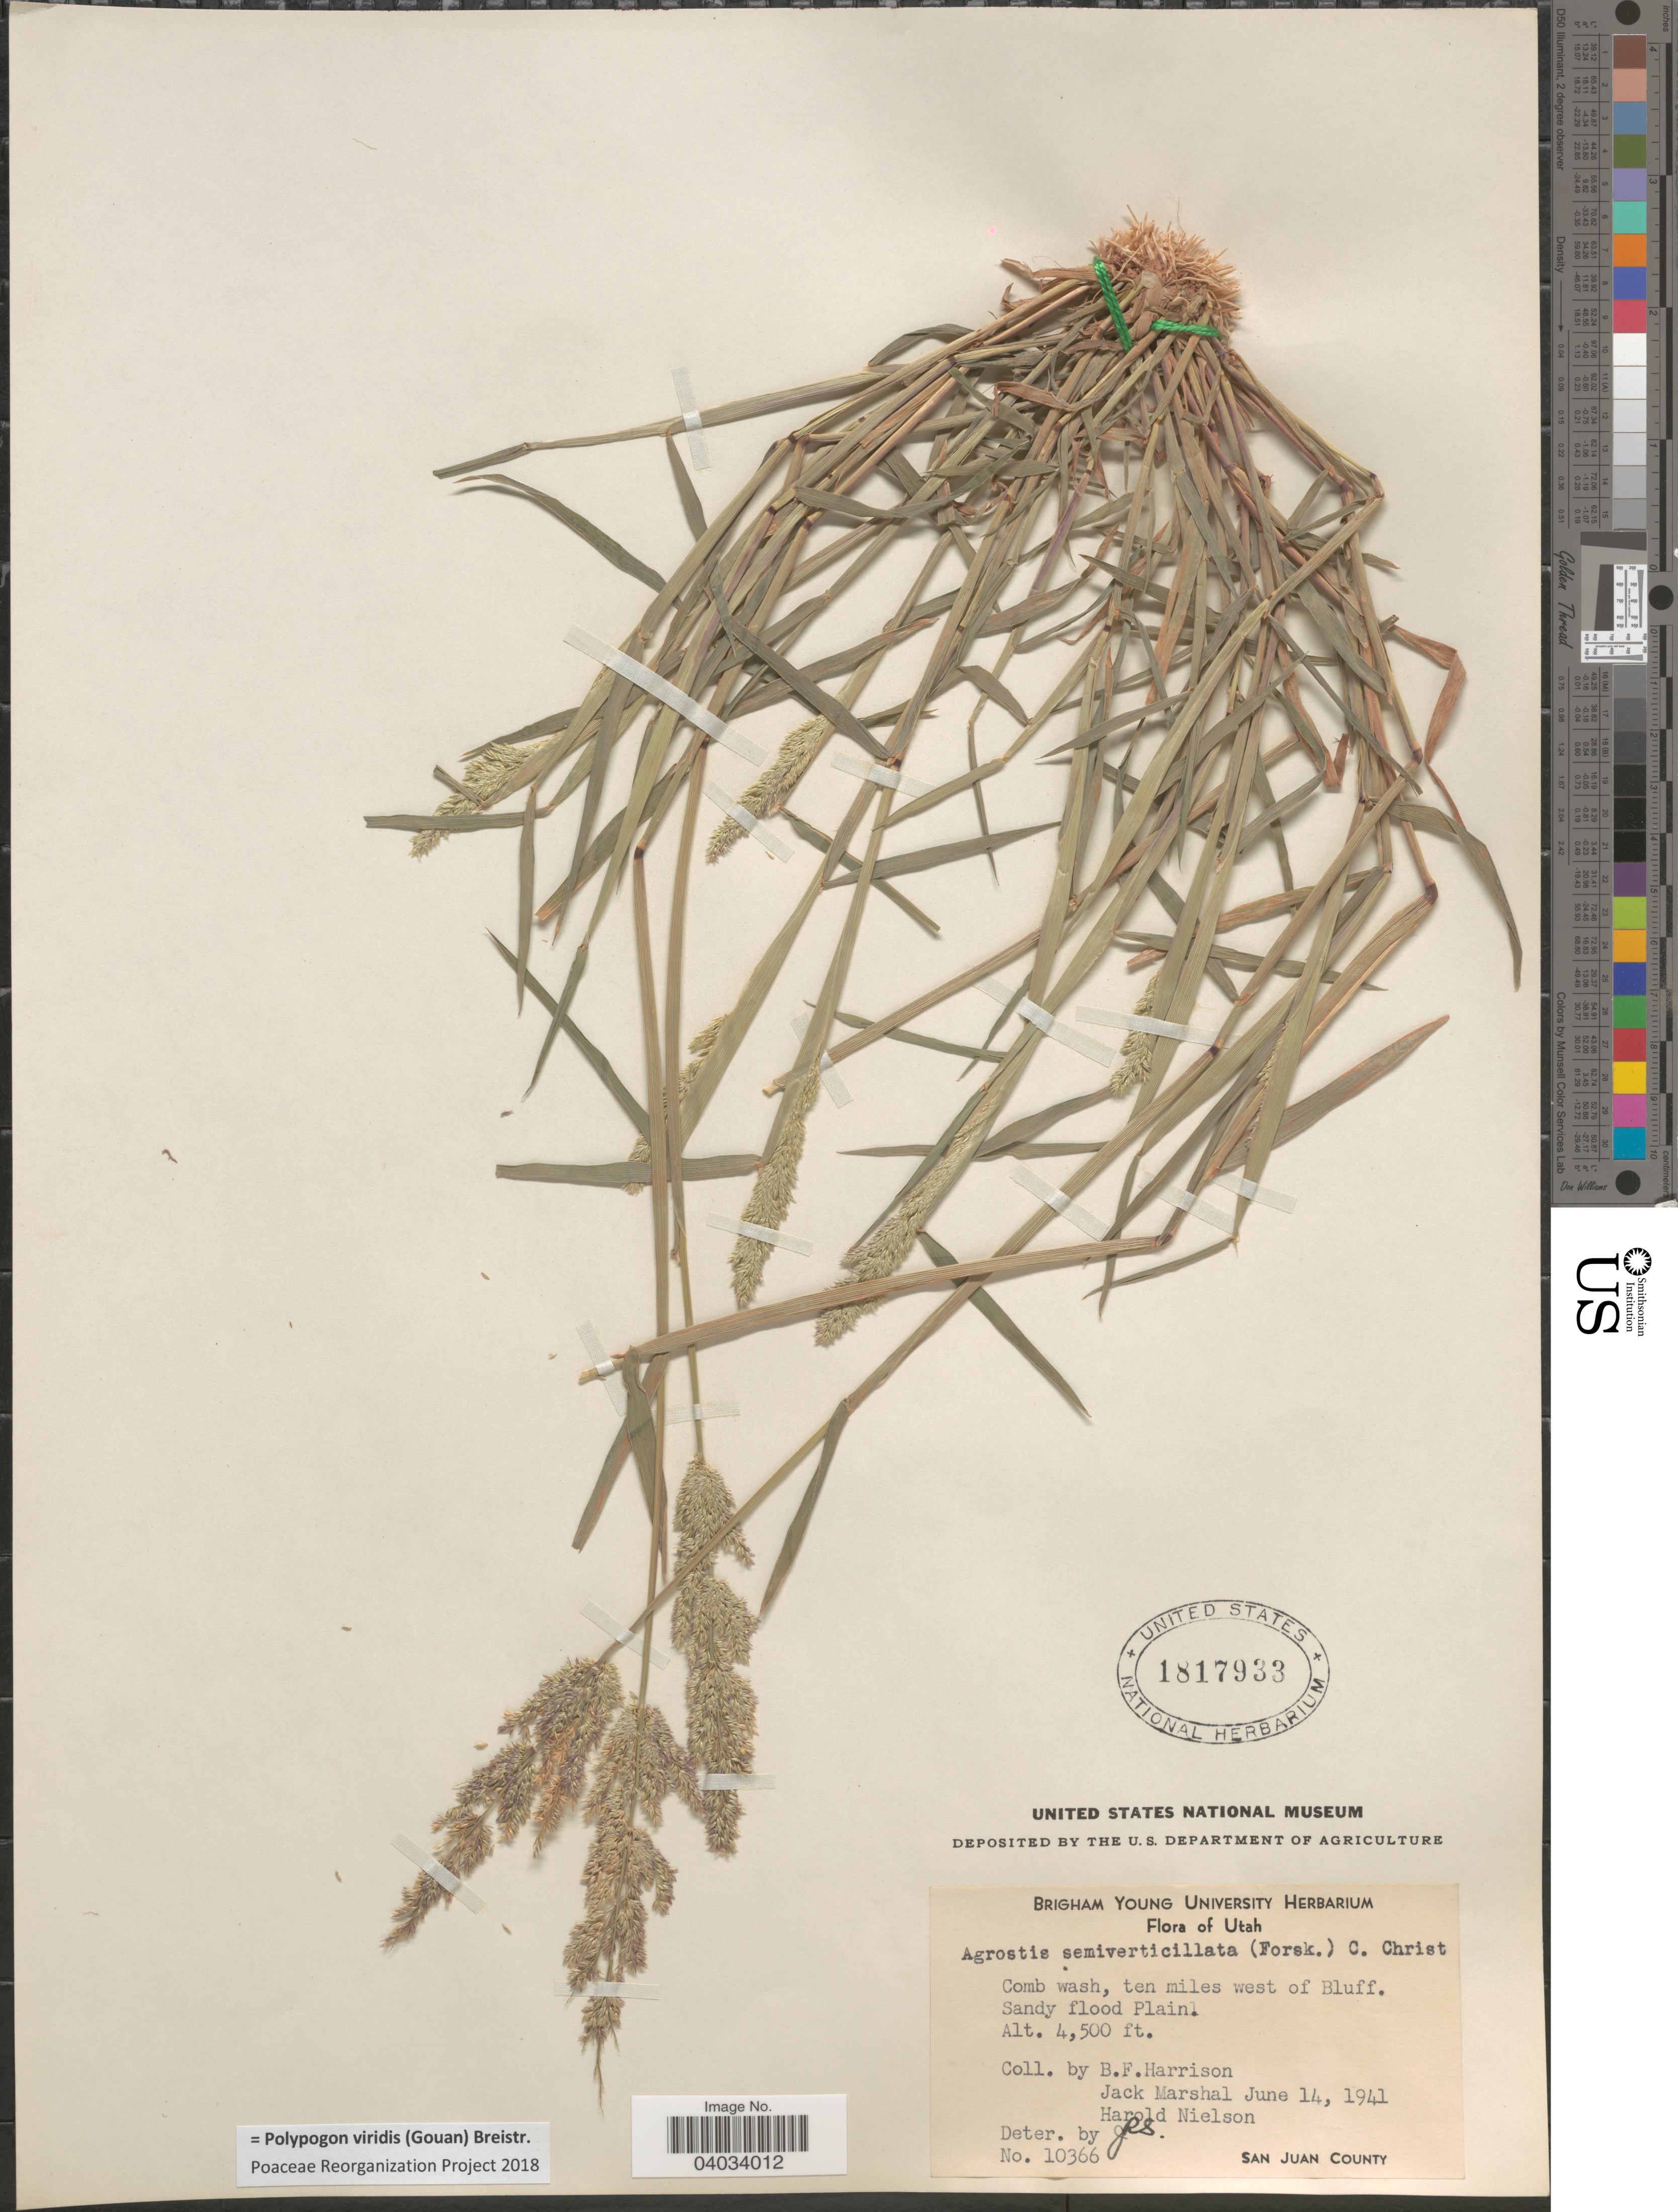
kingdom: Plantae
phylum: Tracheophyta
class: Liliopsida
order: Poales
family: Poaceae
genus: Polypogon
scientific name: Polypogon viridis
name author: (Gouan) Breistroffer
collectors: B. F. Harrison, J. Marshal & H. Nielson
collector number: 10366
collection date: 1941-06-14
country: United States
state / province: Utah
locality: Comb wash, ten miles west of Bluff. Sandy flood Plain. San Juan County.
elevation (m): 1372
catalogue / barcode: US 1817933